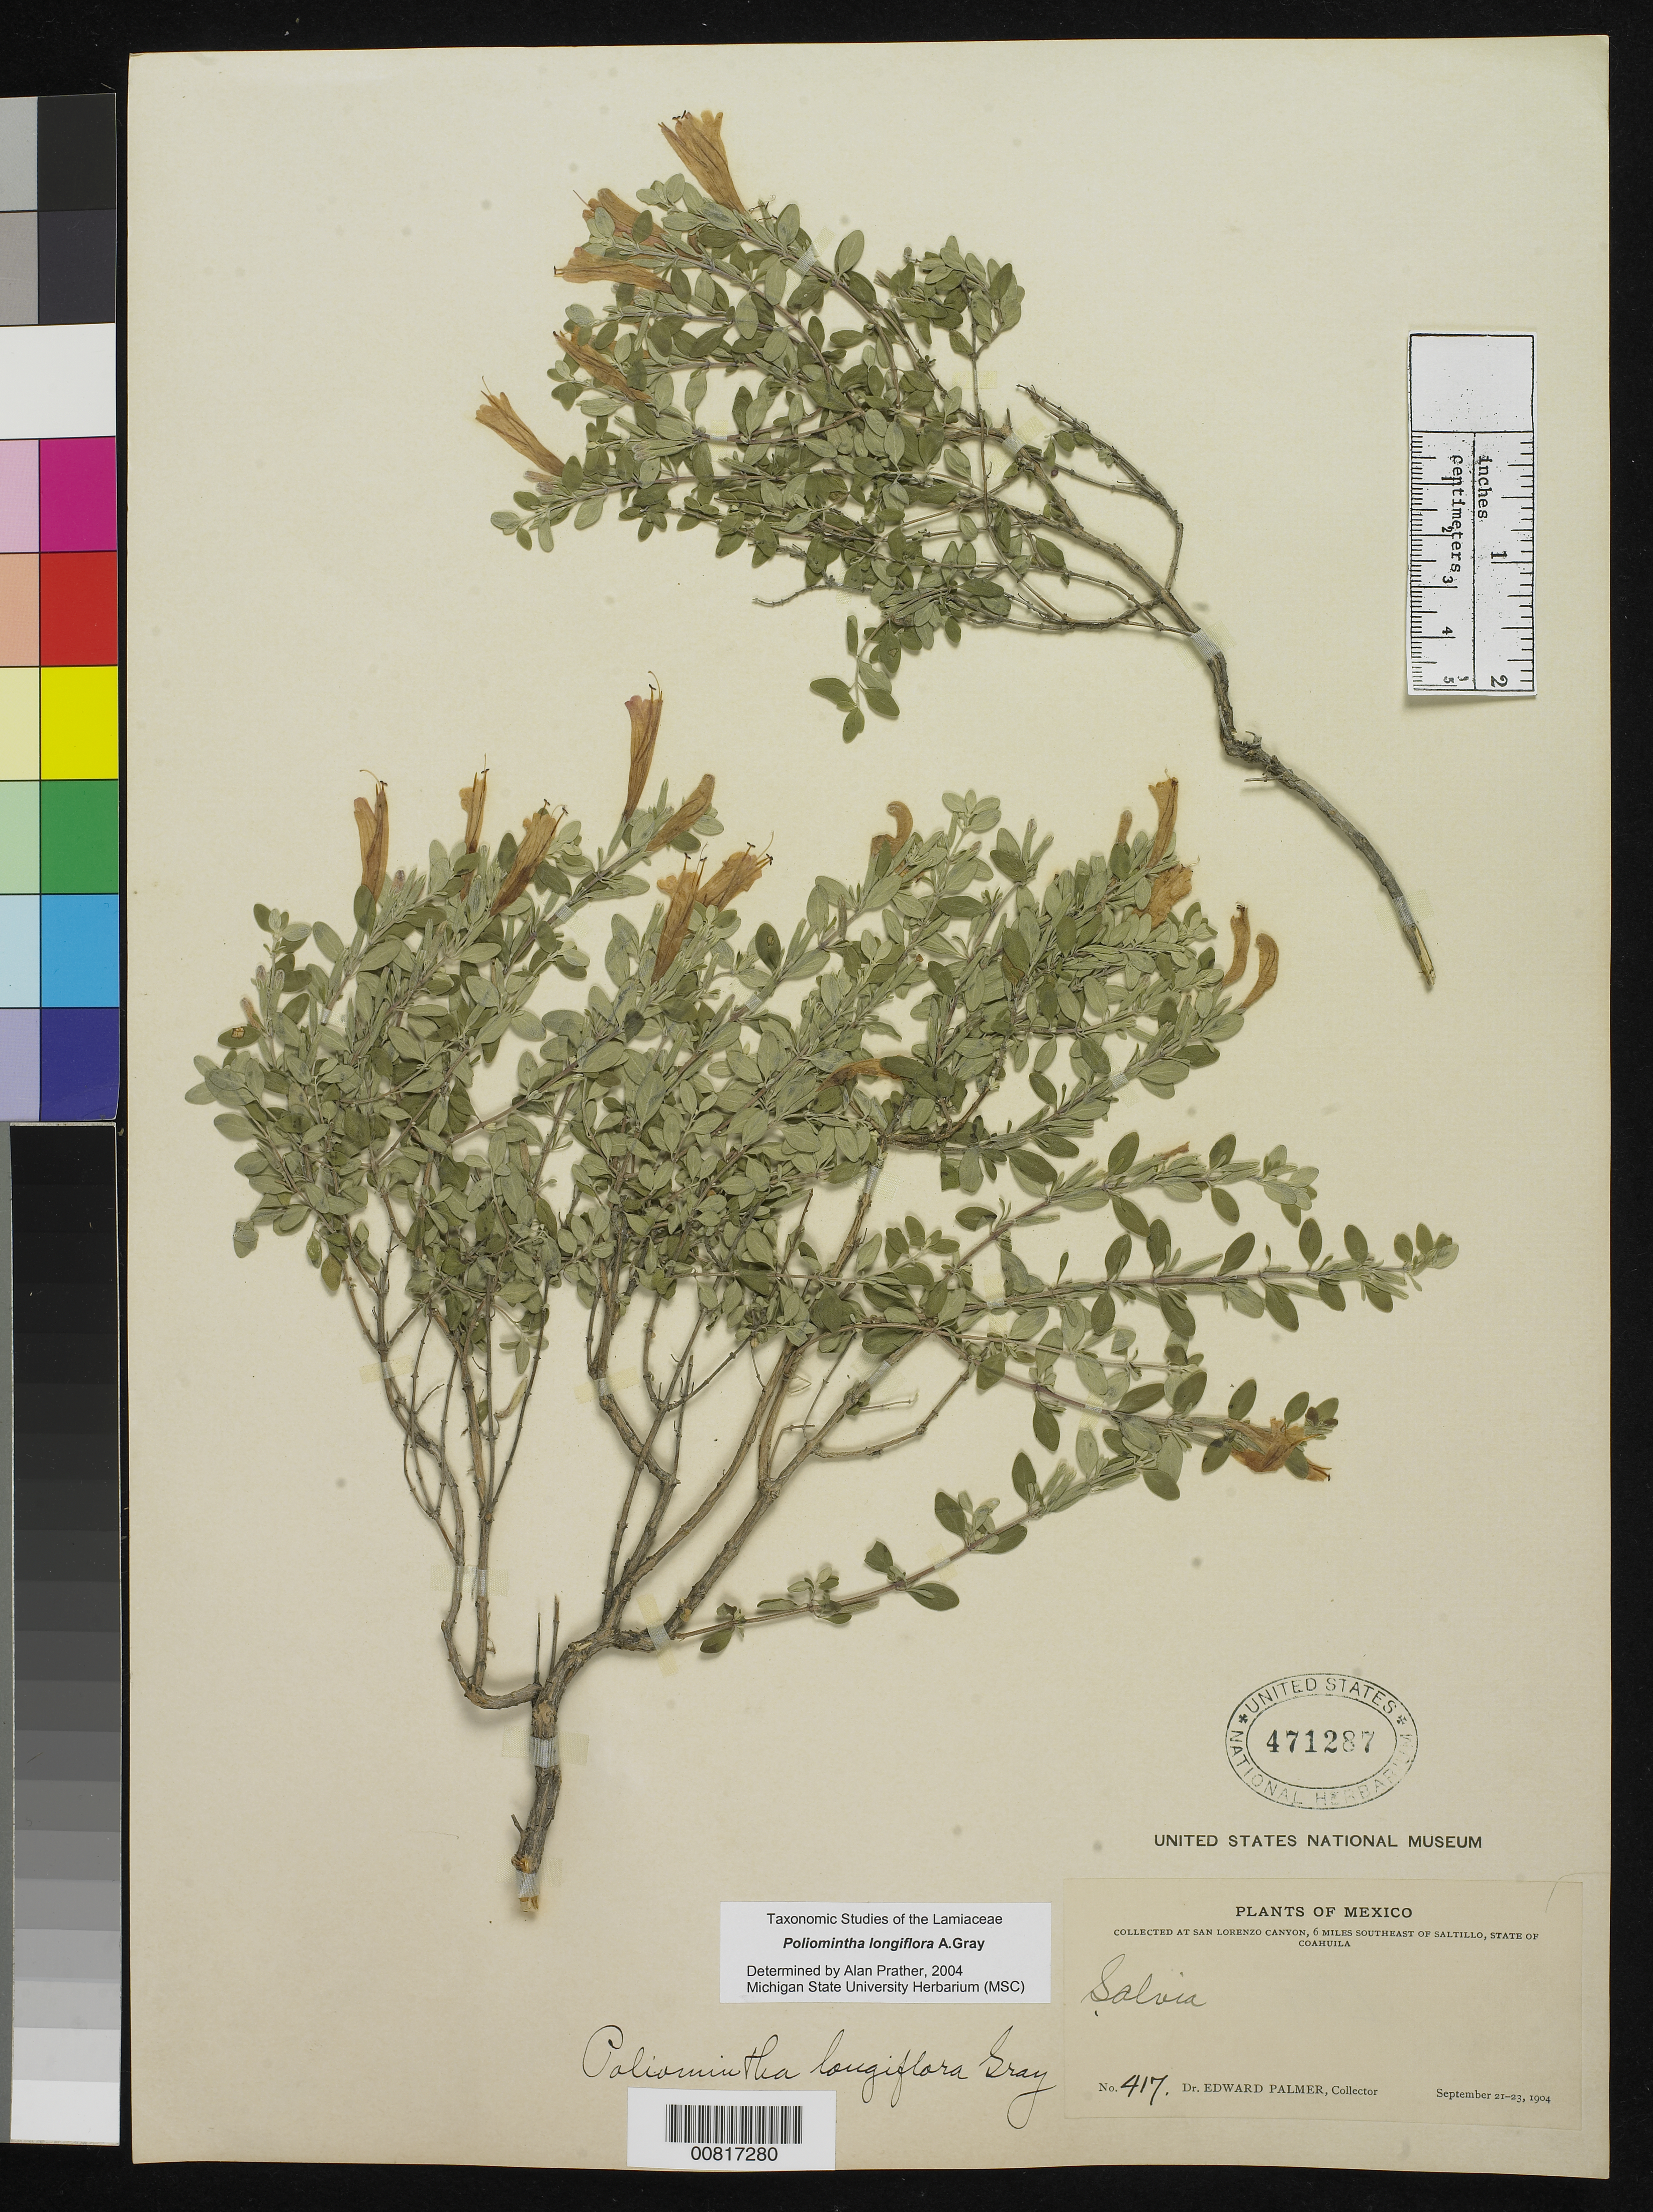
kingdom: Plantae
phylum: Tracheophyta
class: Magnoliopsida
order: Lamiales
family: Lamiaceae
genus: Poliomintha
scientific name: Poliomintha longiflora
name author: A. Gray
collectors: E. Palmer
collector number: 417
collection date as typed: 21 Sep 1904 to 23 Sep 1904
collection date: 1904-09-21/1904-09-23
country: Mexico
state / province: Coahuila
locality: San Lorenzo Canyon, 6 miles southeast of Saltillo, Coahuila.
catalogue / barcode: US 471287